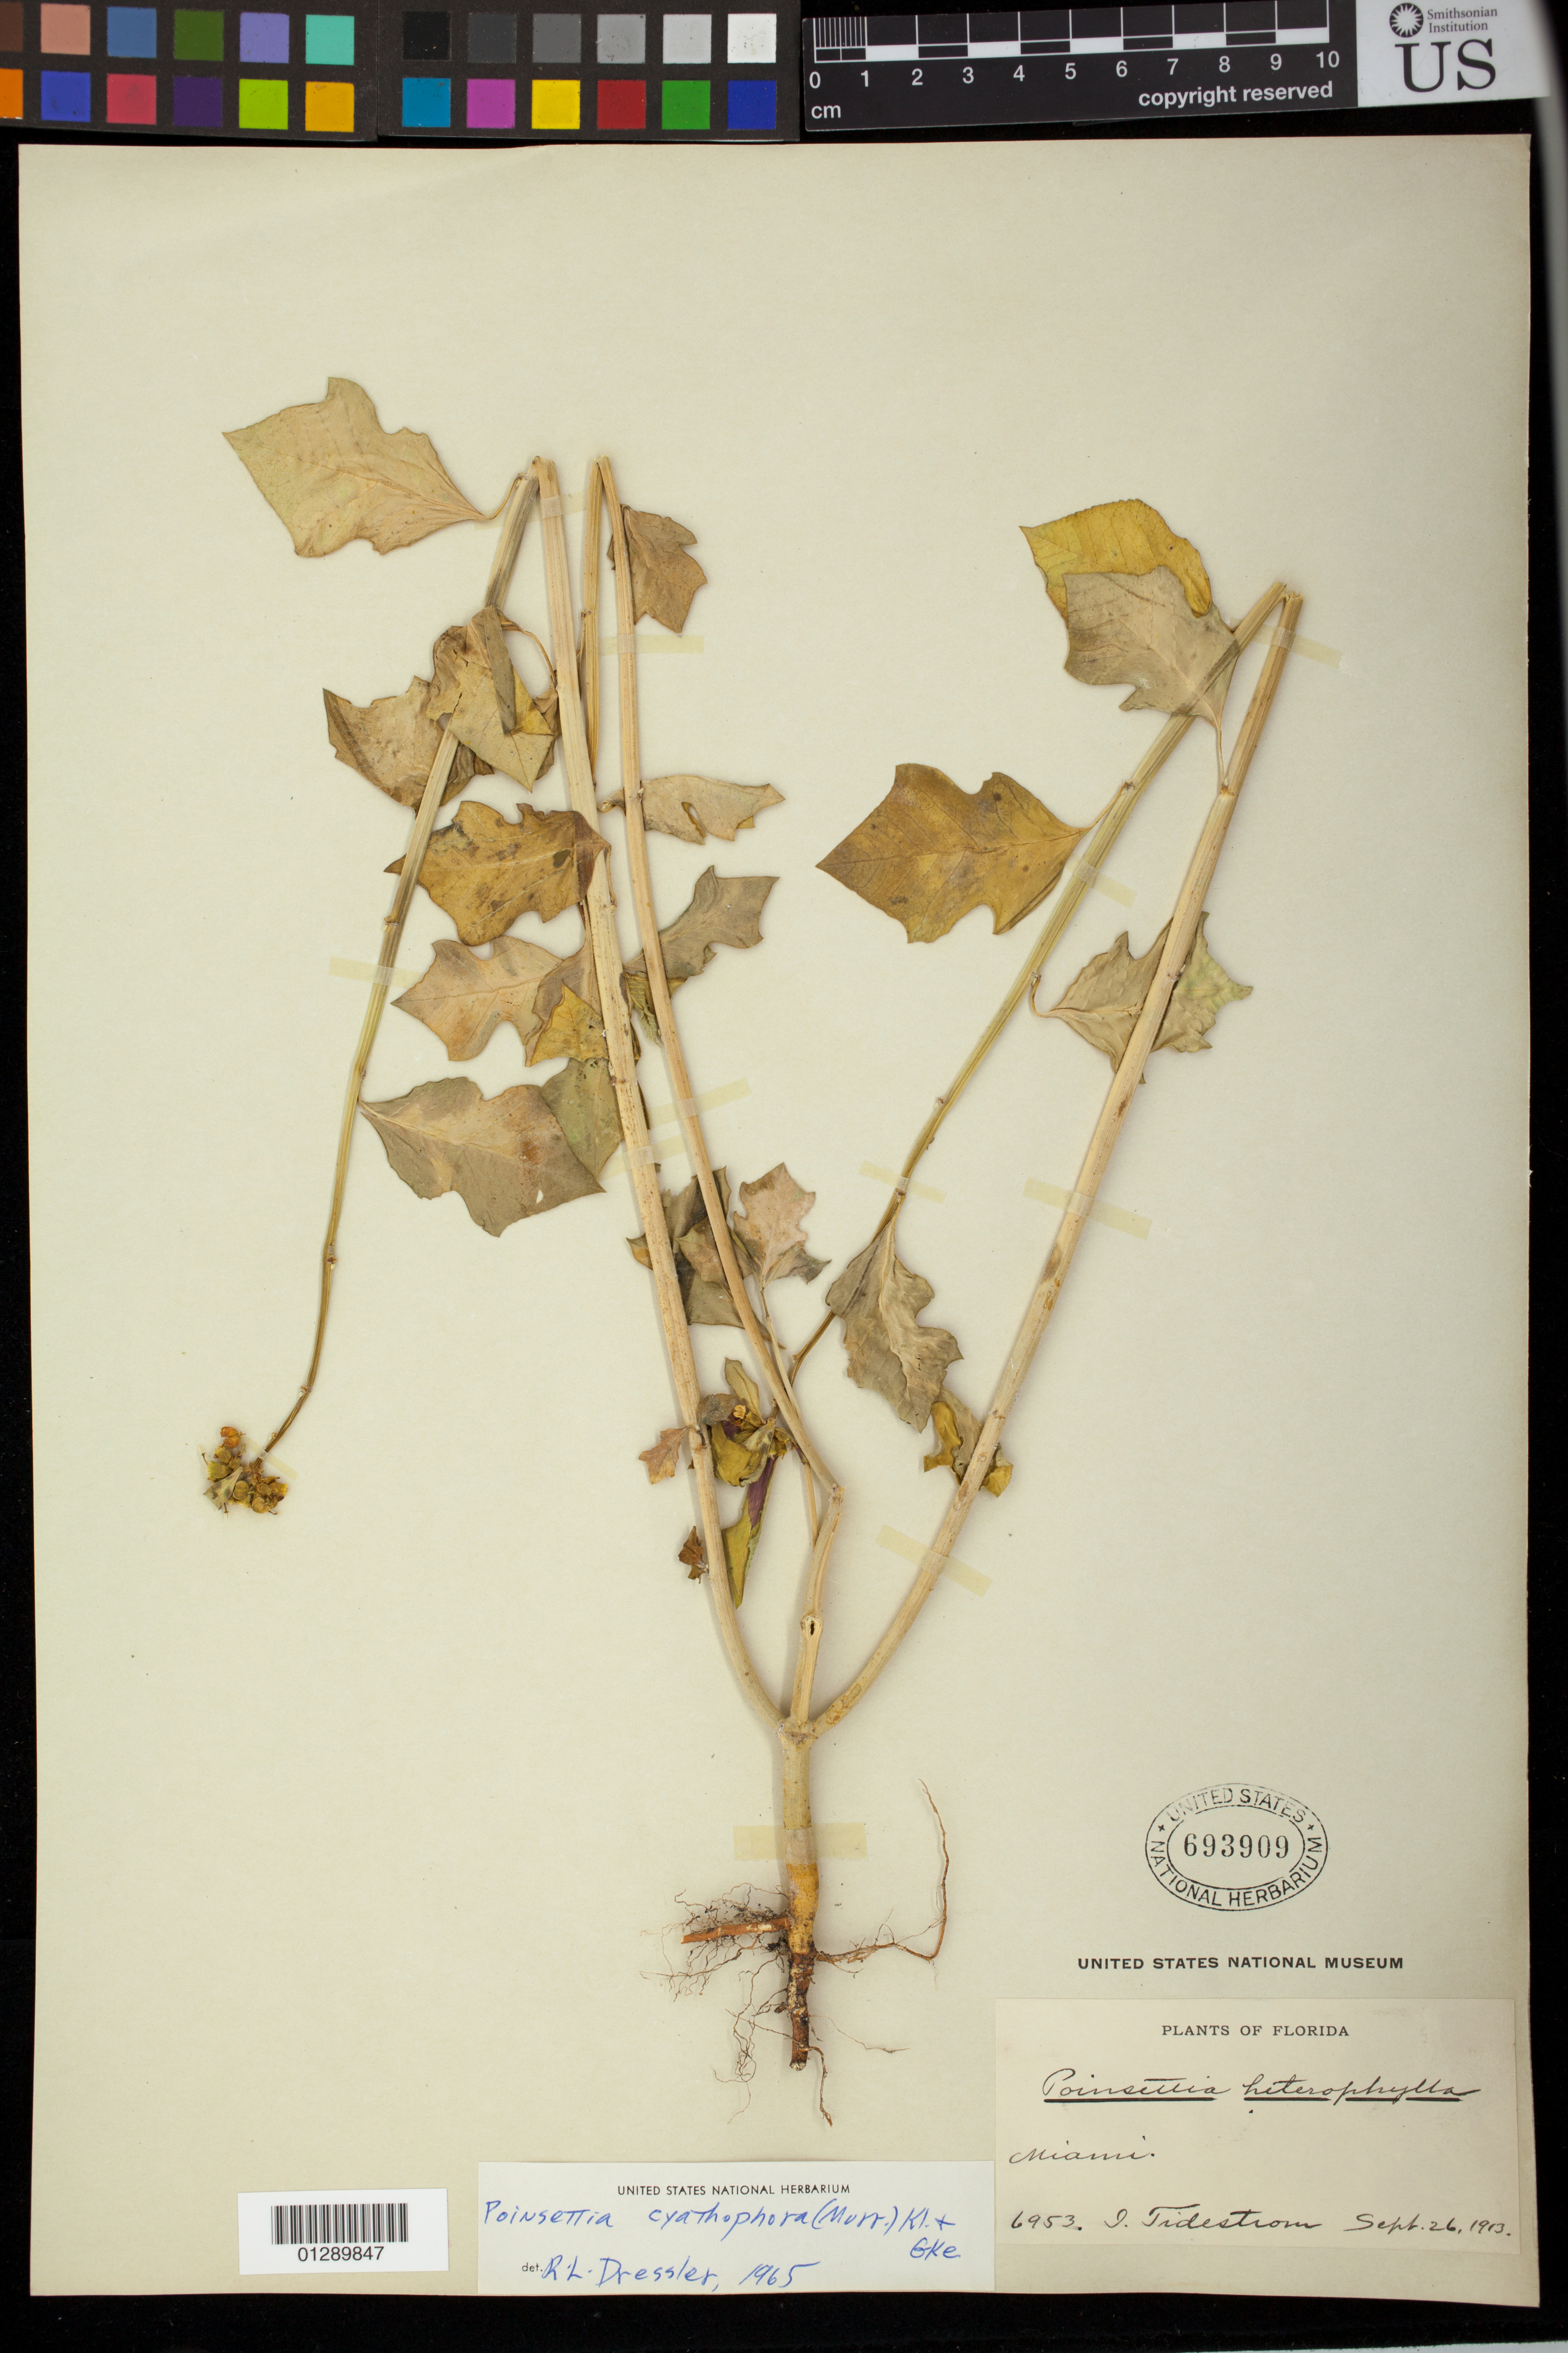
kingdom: Plantae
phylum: Tracheophyta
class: Magnoliopsida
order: Malpighiales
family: Euphorbiaceae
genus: Euphorbia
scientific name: Euphorbia heterophylla var. cyathophora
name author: (Murr.) Griseb.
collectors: J. Tidestrom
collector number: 6953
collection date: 1913-09-26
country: United States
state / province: Florida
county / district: Miami-Dade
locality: Miami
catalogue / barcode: US 693909